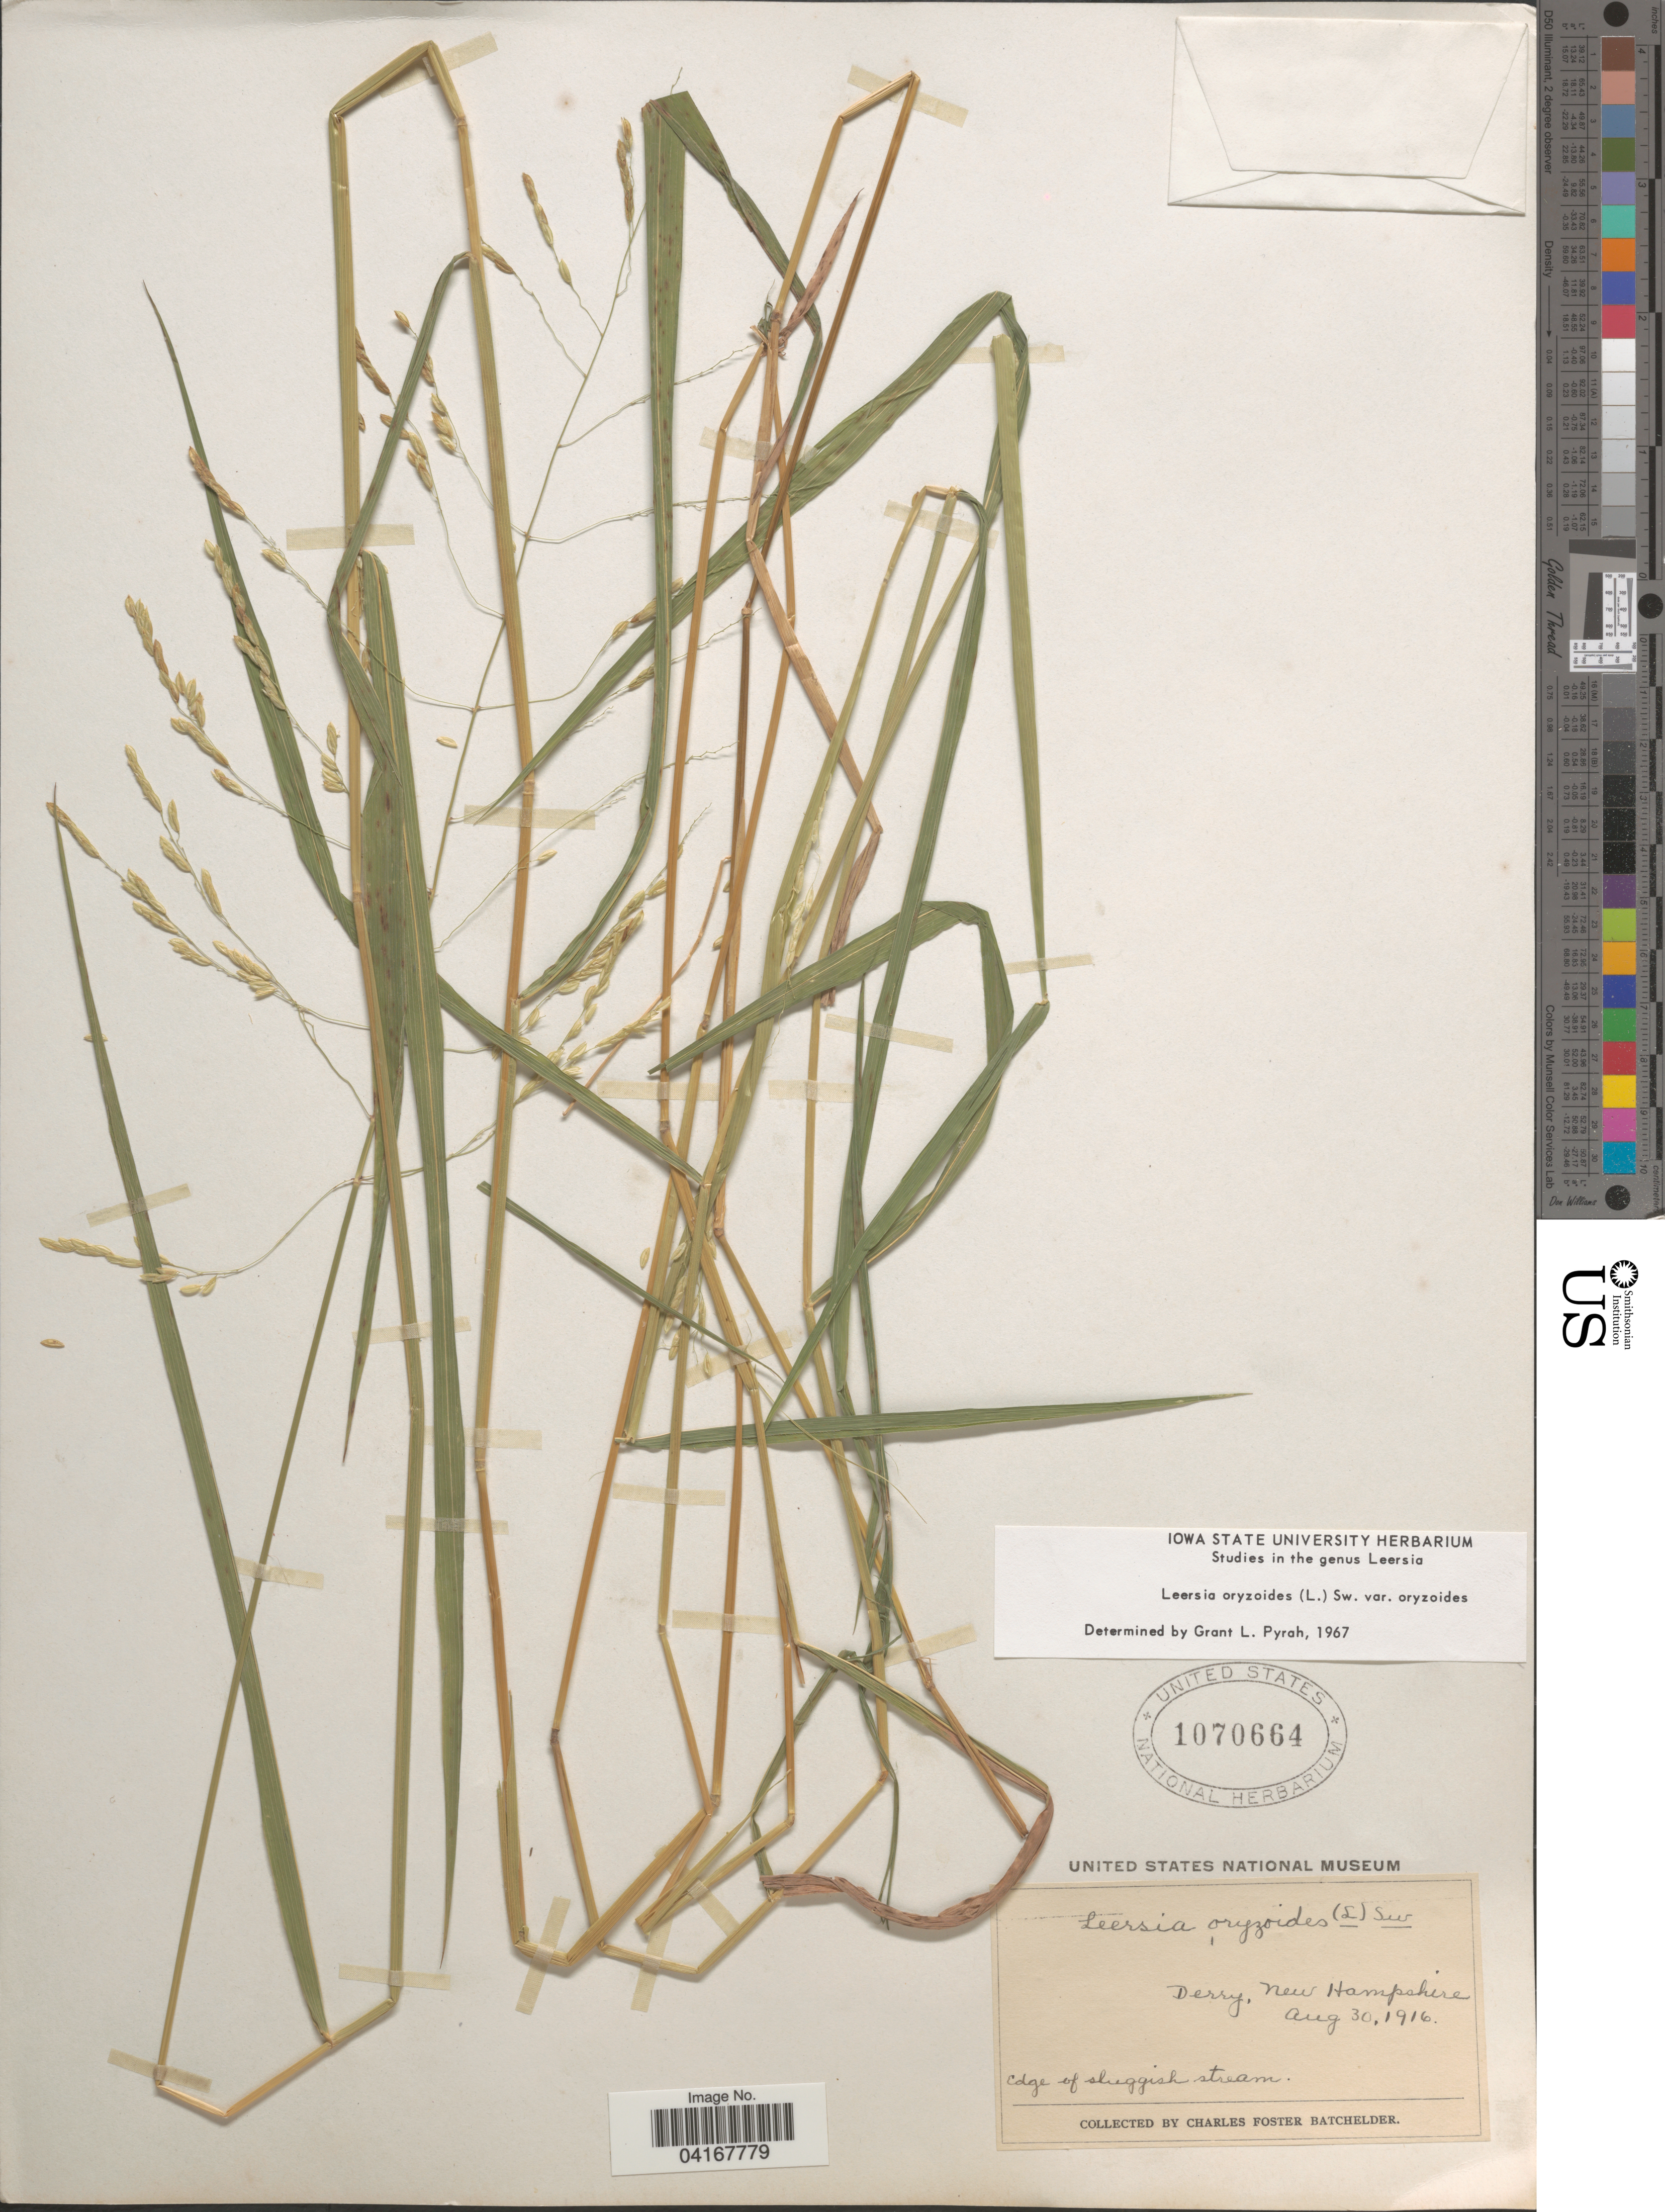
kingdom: Plantae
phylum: Tracheophyta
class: Liliopsida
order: Poales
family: Poaceae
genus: Leersia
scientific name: Leersia oryzoides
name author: (L.) Sw.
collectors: C. Batchelder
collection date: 1916-08-30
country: United States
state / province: New Hampshire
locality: Derry.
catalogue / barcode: US 1070664